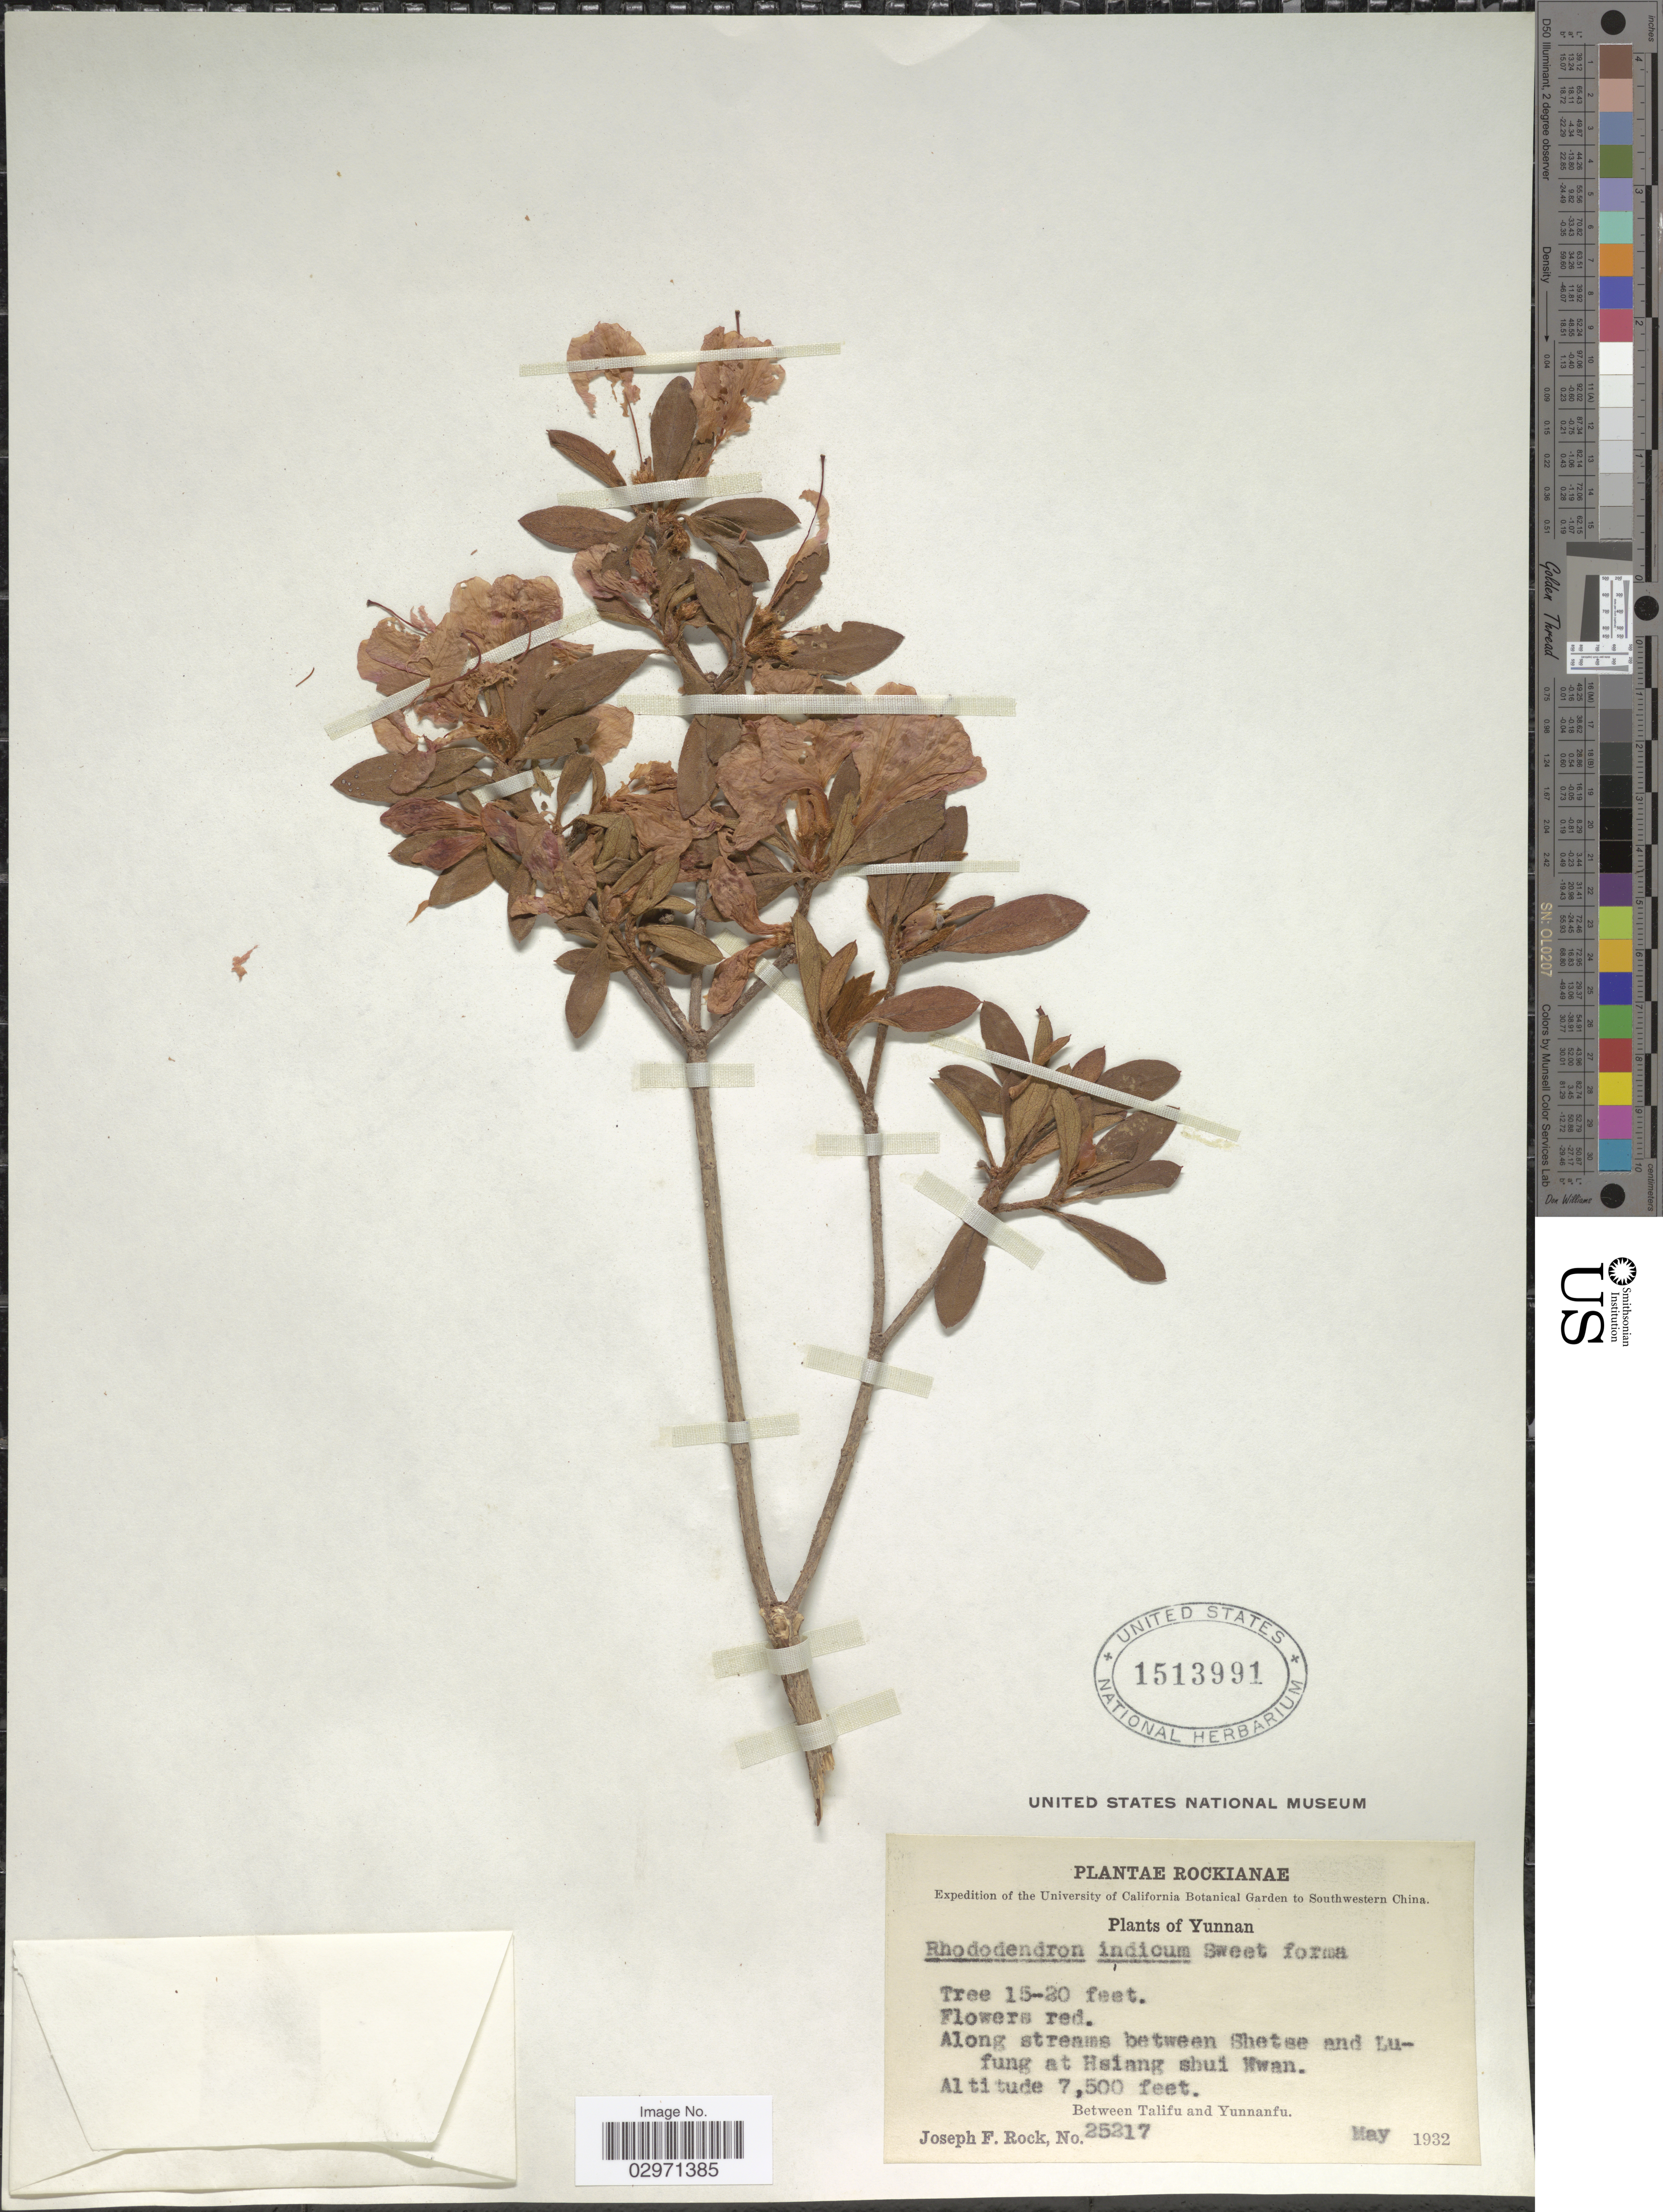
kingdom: Plantae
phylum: Tracheophyta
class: Magnoliopsida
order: Ericales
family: Ericaceae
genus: Rhododendron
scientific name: Rhododendron indicum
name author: (L.) Sweet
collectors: J. F. Rock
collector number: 25217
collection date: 1932-05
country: China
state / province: Yunnan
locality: Southwestern China. Along streams between Shetse and Lufung at Hsiang shui Kwan. Between Talifu and Yunnanfu.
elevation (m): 2286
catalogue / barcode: US 1513991